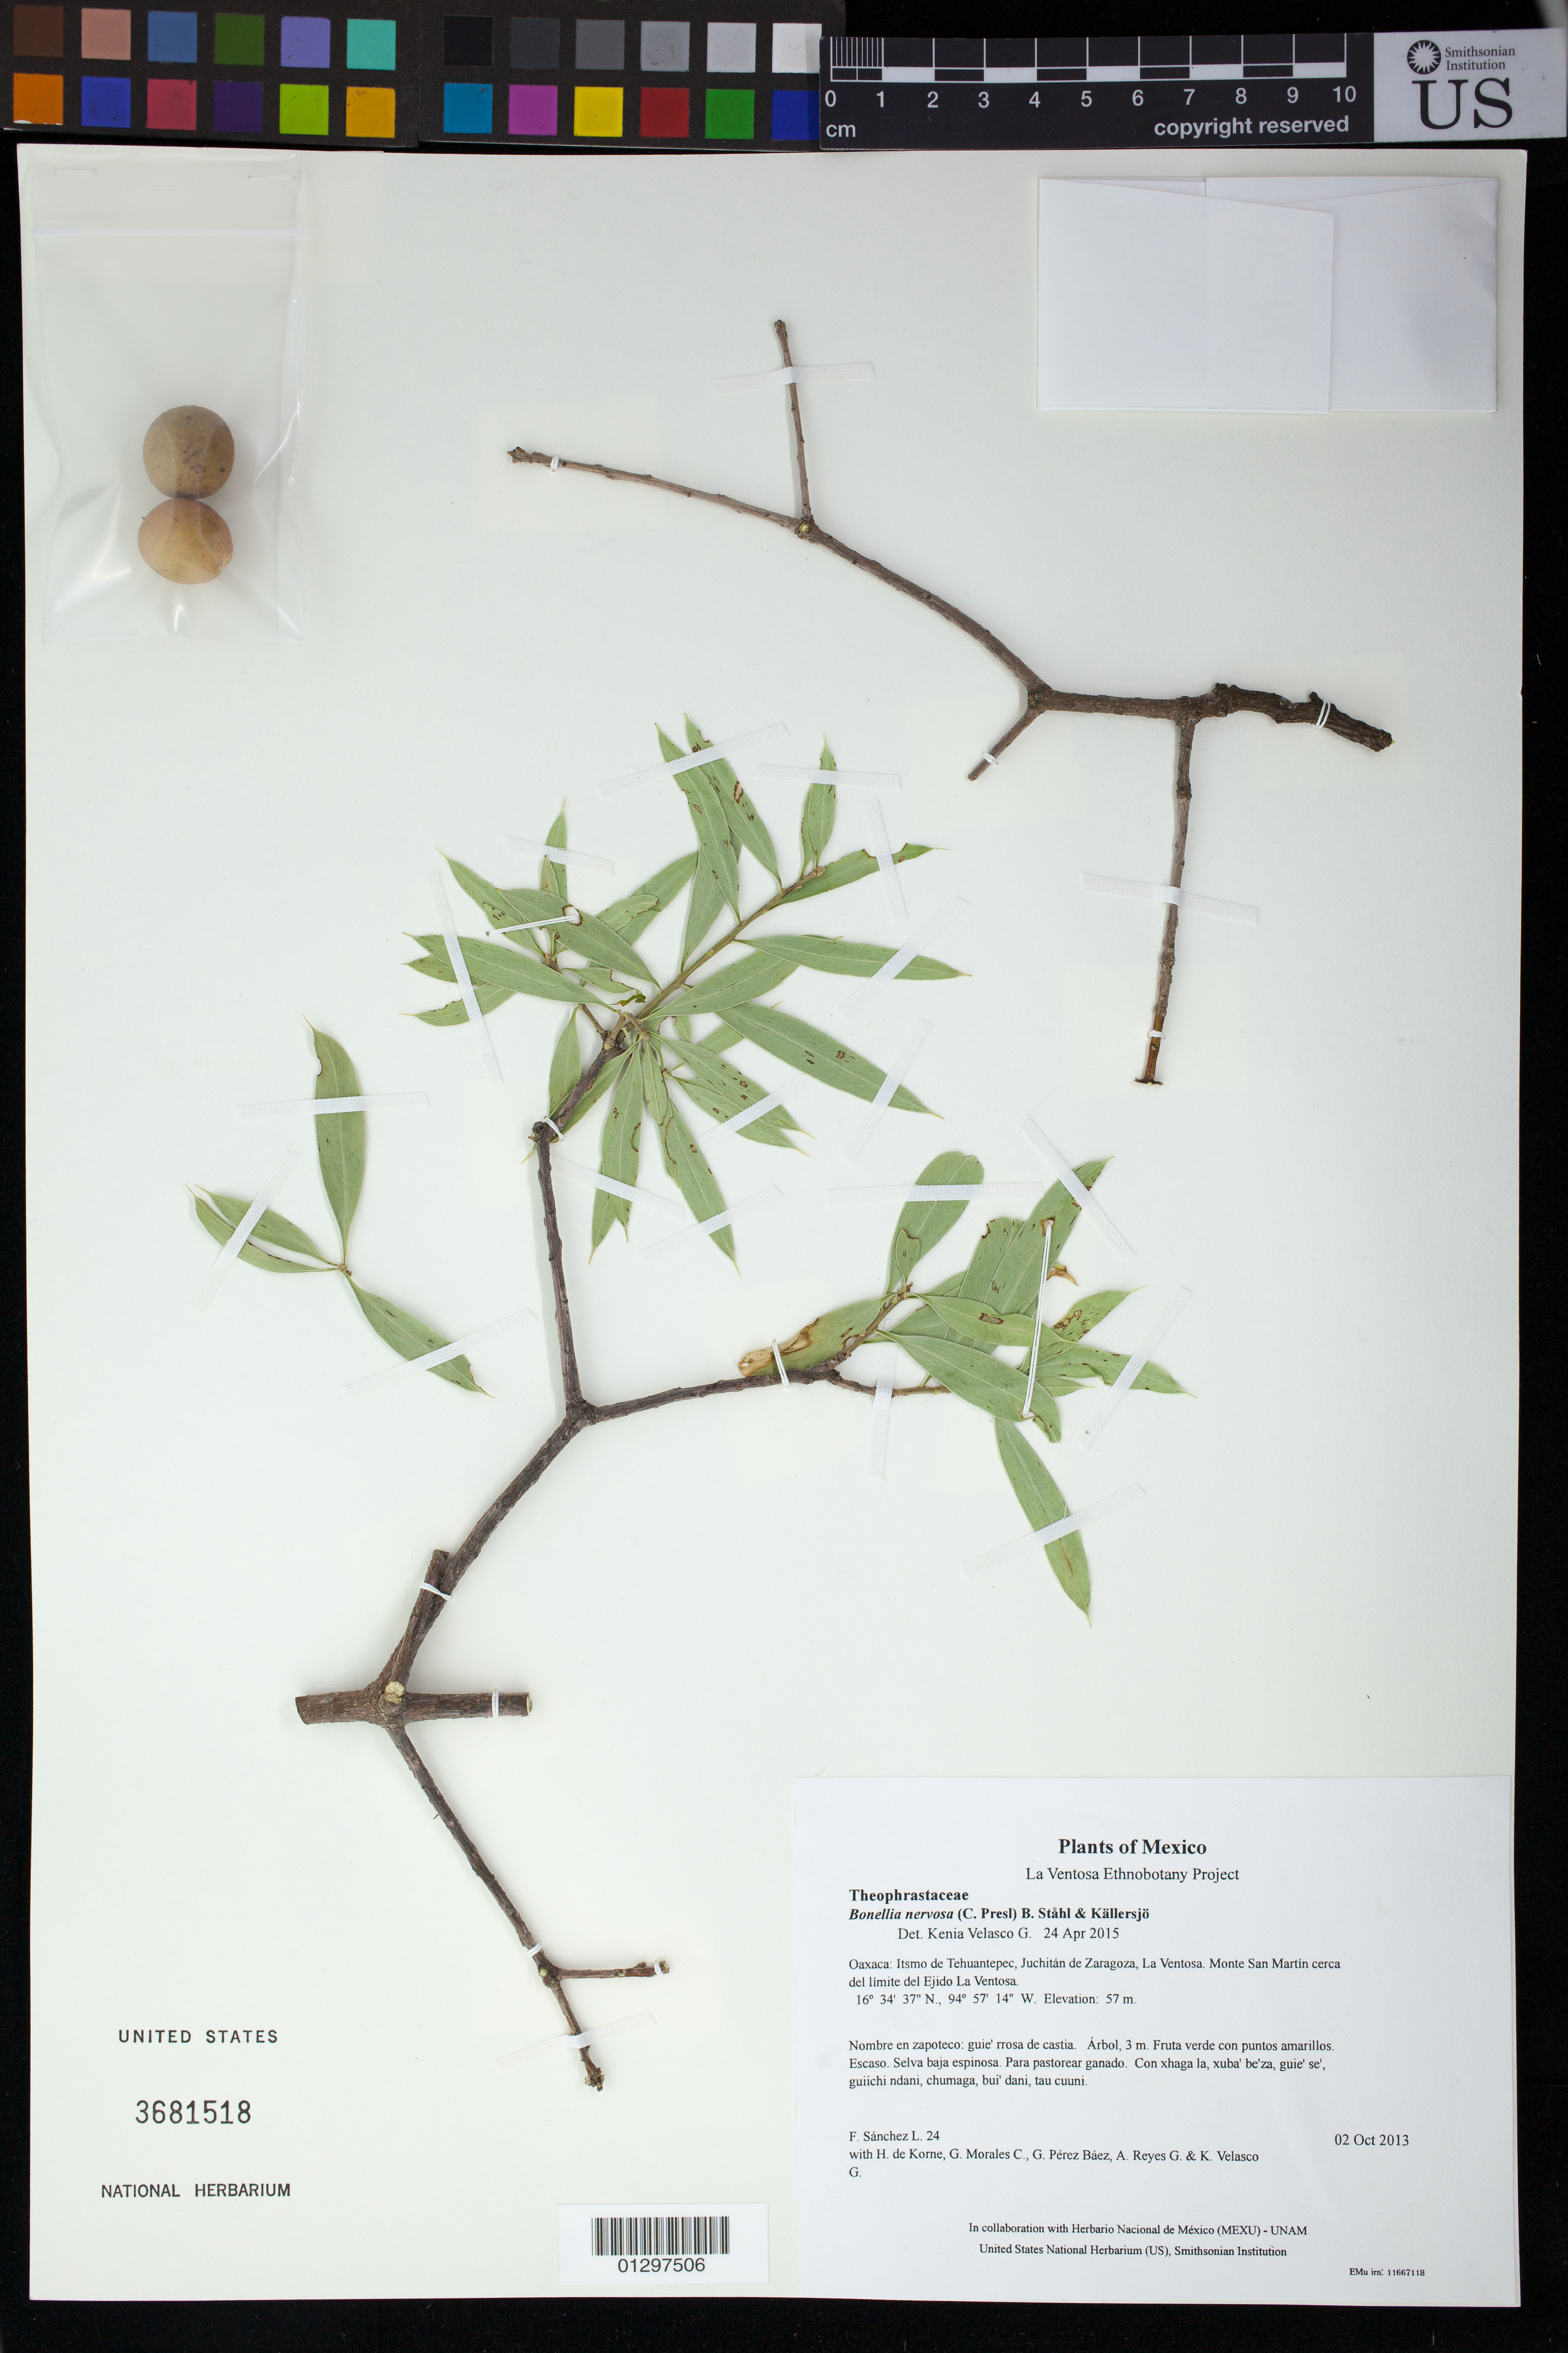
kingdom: Plantae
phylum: Tracheophyta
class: Magnoliopsida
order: Ericales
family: Primulaceae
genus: Bonellia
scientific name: Bonellia nervosa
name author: (C. Presl) B. Ståhl & Källersjö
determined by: Velasco G., Kenia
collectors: F. Sánchez L., H. de Korne, G. Morales C., G. Pérez Báez, A. Reyes G. & K. Velasco G.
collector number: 24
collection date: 2013-10-02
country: Mexico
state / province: Oaxaca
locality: Itsmo de Tehuantepec, Juchitán de Zaragoza, La Ventosa. Monte San Martín cerca del límite del Ejido La Ventosa.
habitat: Selva baja espinosa. Para pastorear ganado.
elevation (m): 57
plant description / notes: MEXU, US; Yaga. 3 m. Cuaananaxhi naga' ne caadxi puntu naguchi. Huaxie'.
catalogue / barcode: US 3681518